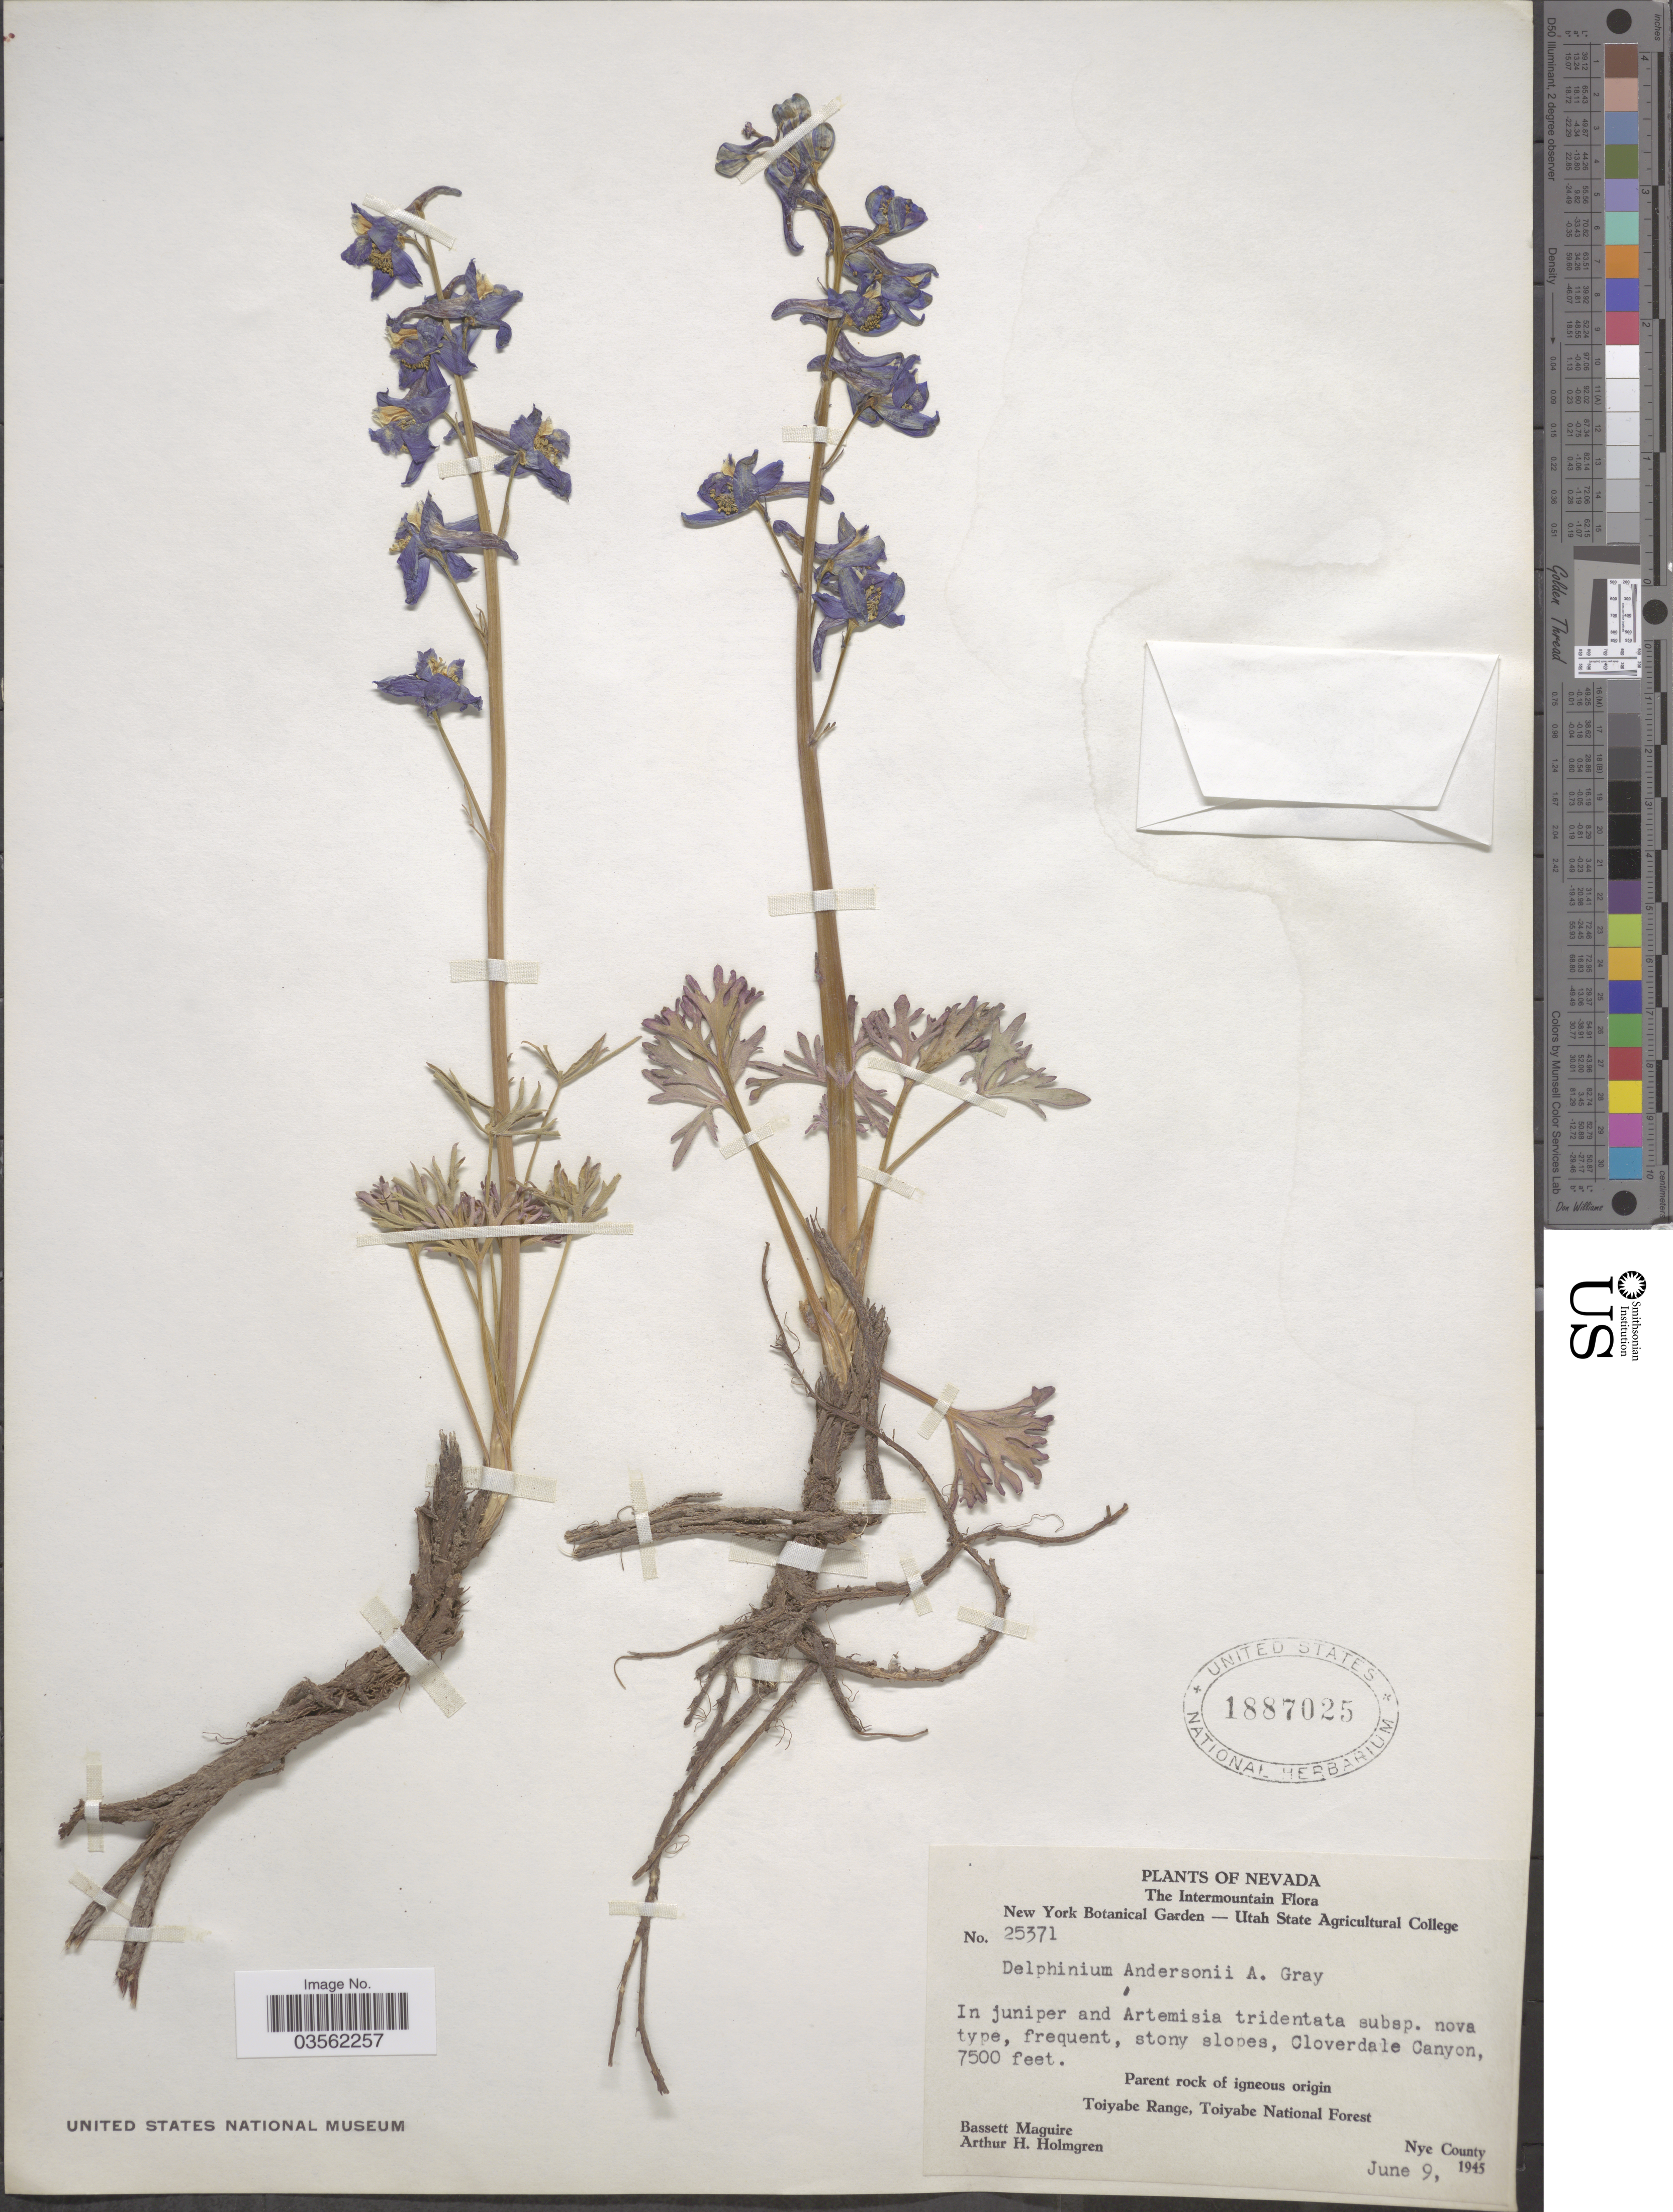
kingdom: Plantae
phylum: Tracheophyta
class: Magnoliopsida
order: Ranunculales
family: Ranunculaceae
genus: Delphinium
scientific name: Delphinium andersonii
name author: A. Gray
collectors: B. Maguire & A. H. Holmgren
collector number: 25371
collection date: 1945-06-09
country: United States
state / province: Nevada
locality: The Intermountain. Cloverdale Canyon. Parent rock of igneous origin Toiyabe Range, Toiyabe National Forest. Nye County.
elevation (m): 2286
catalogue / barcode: US 1887025